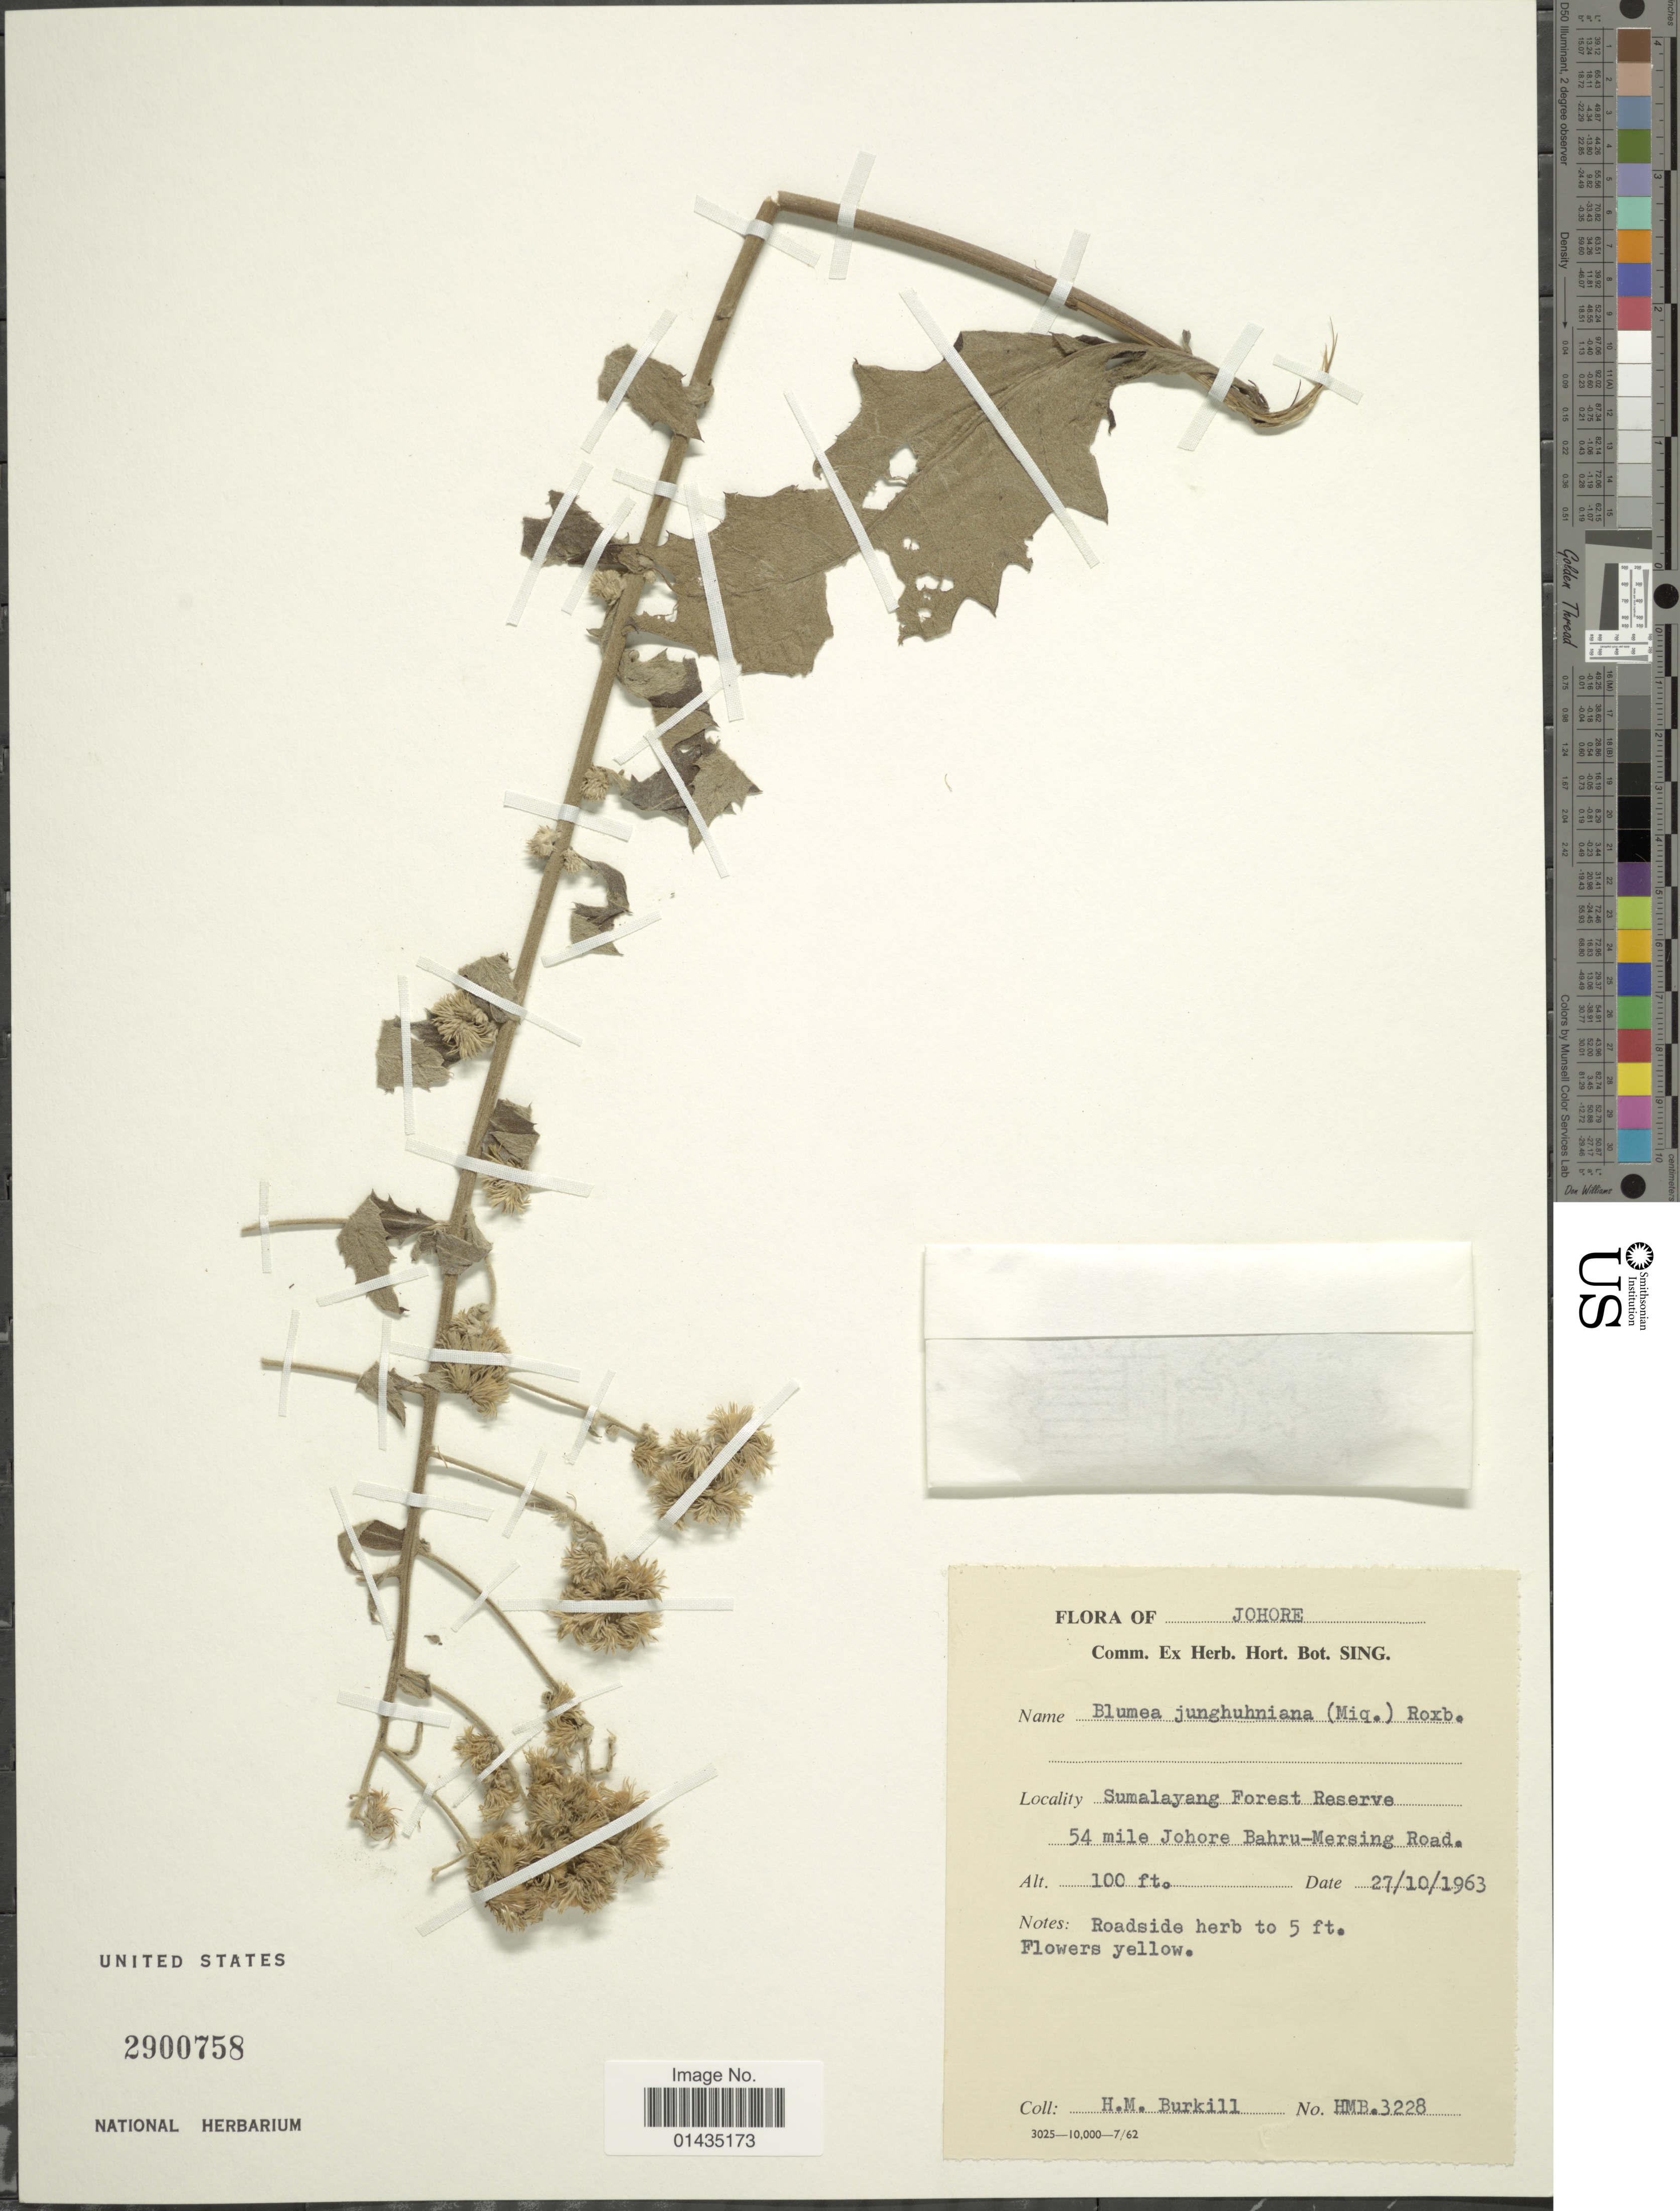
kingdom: Plantae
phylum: Tracheophyta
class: Magnoliopsida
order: Asterales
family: Asteraceae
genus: Blumea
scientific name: Blumea junghuhniana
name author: (Miq.) Boerl.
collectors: H. M. Burkill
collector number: HMB3228*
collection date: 1963-10-27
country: Malaysia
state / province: Johor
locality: Johore, Sumalayang Forest Reserve, 54 mile Johore Bahru-Mersing Road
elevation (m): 30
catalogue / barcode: US 2900758